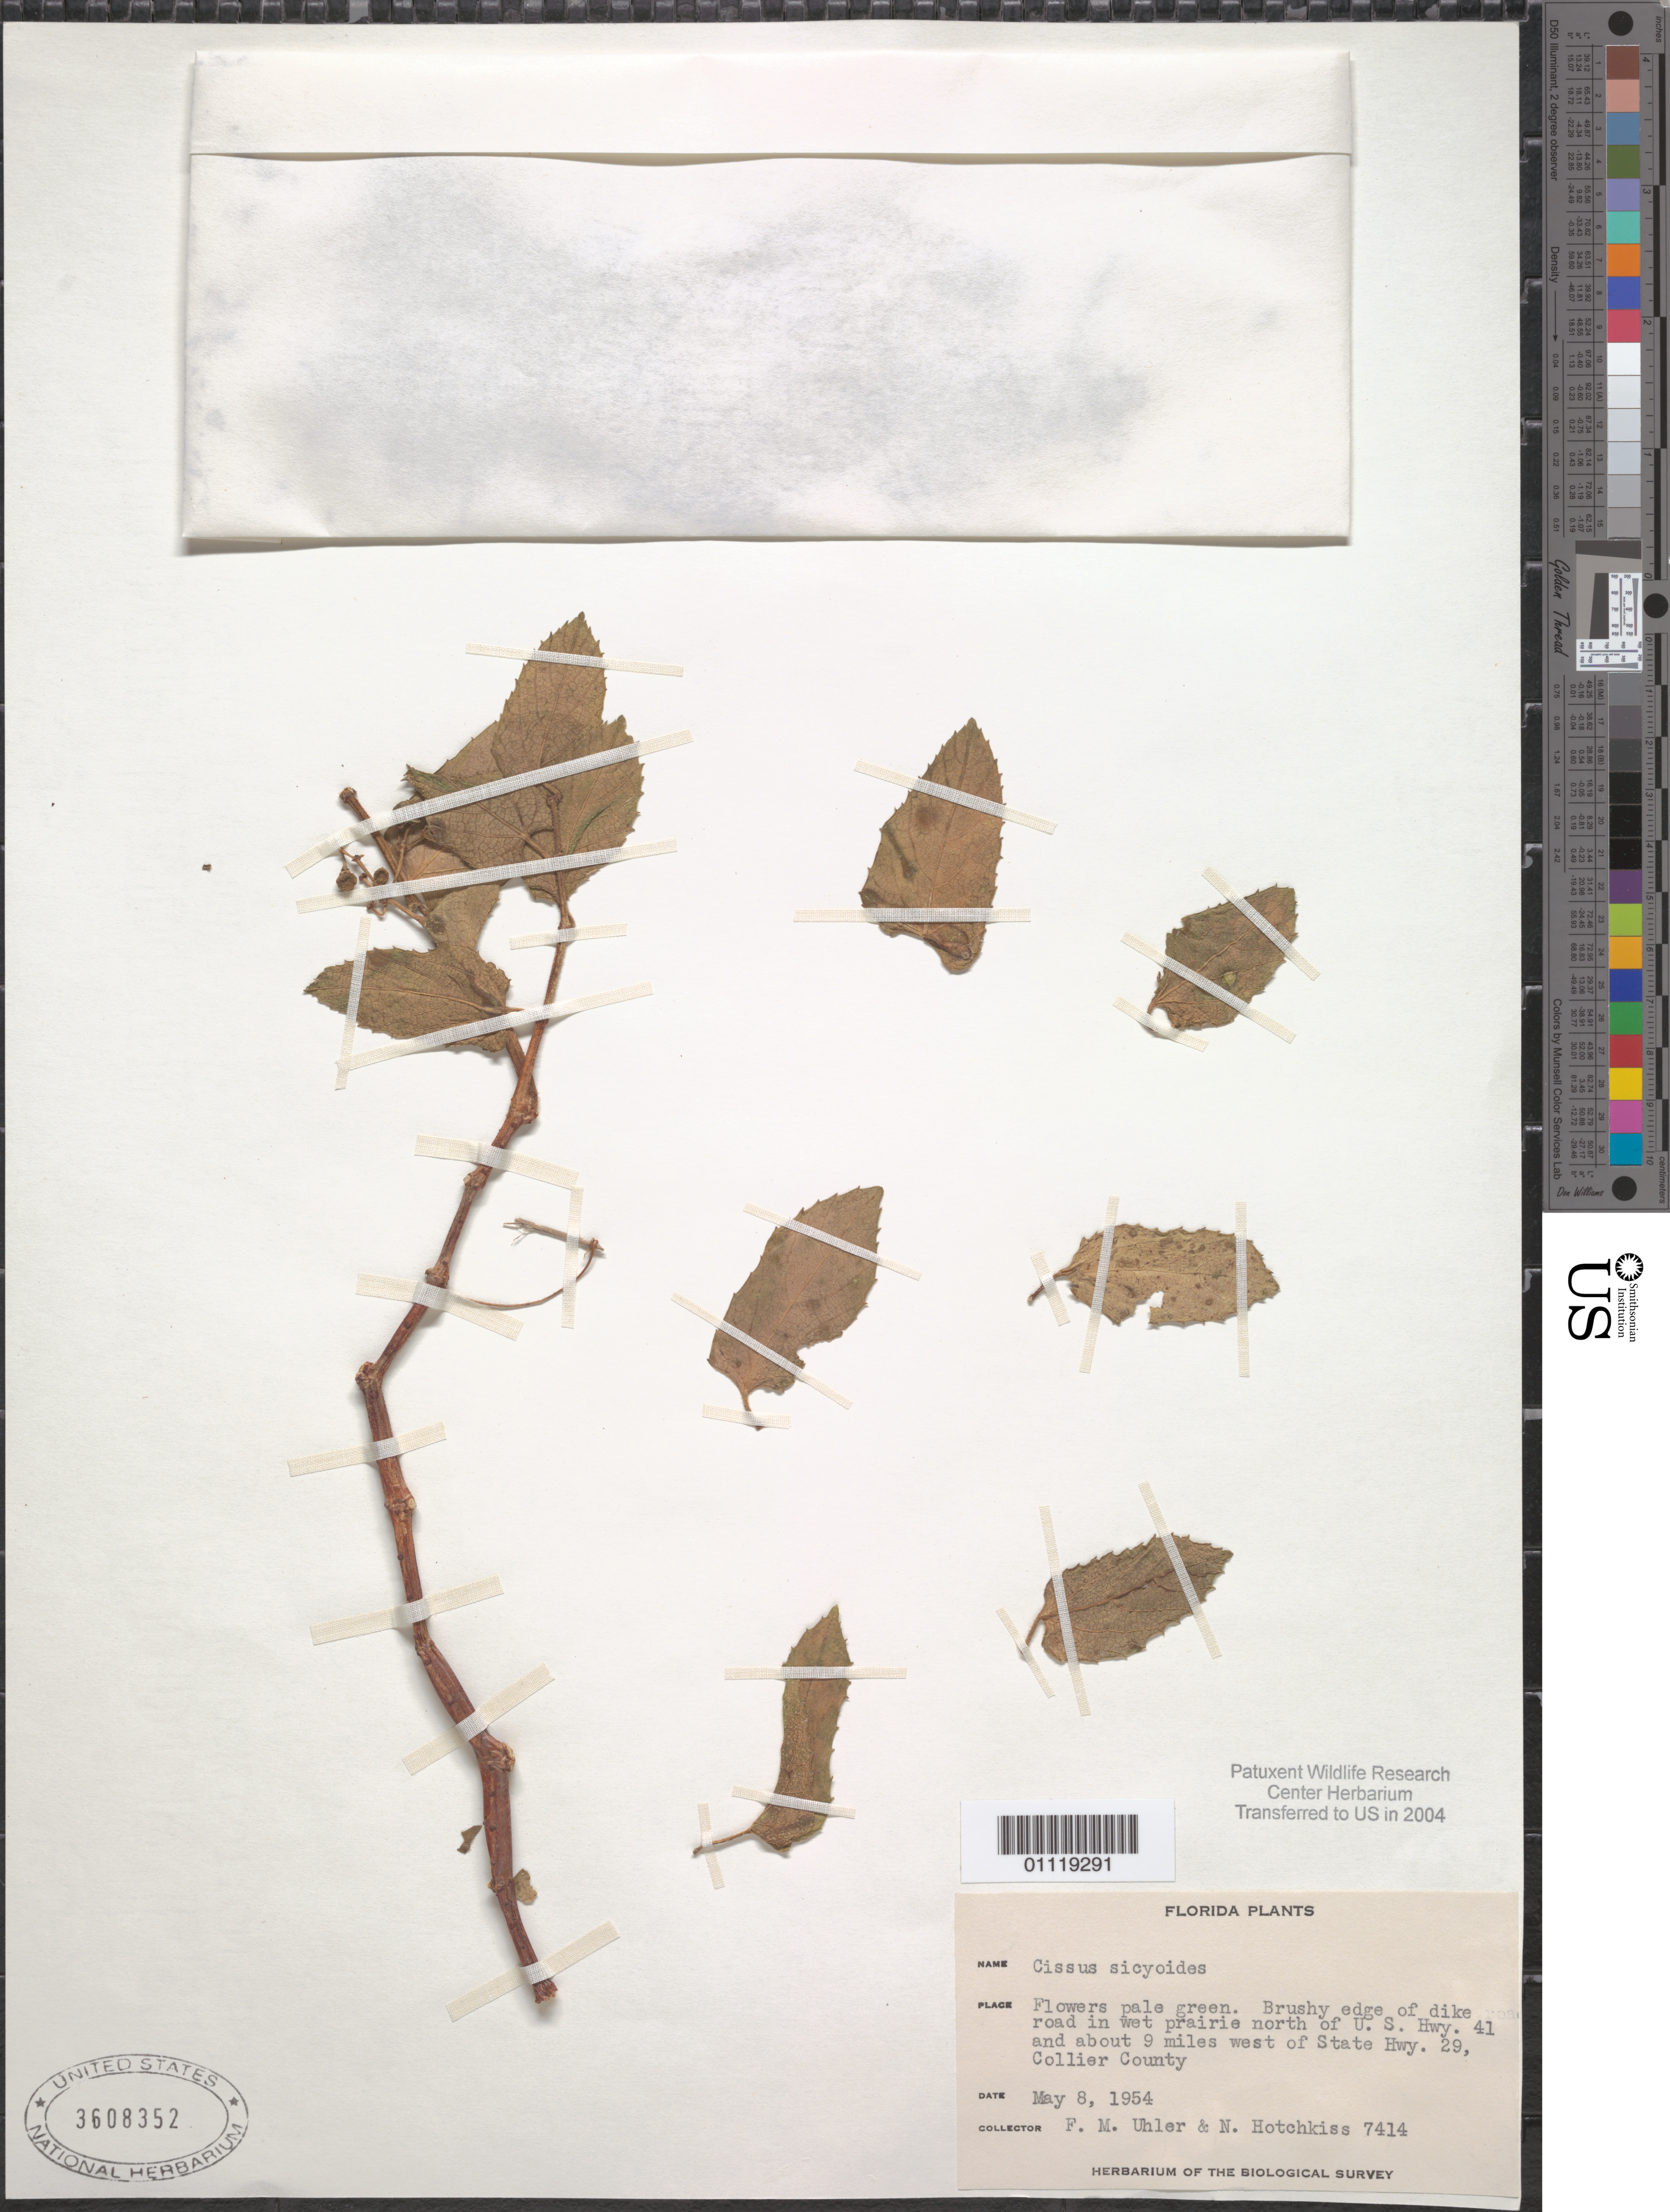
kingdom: Plantae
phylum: Tracheophyta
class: Magnoliopsida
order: Vitales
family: Vitaceae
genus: Cissus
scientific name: Cissus verticillata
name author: (L.) Nicolson & C.E. Jarvis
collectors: F. M. Uhler & N. Hotchkiss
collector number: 7414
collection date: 1954-05-08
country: United States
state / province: Florida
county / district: Collier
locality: N of U.S. Hwy 41 and about 9 mi W of State Hwy 29.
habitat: Brushy edge of dike road in wet prairie.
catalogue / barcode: US 3608352